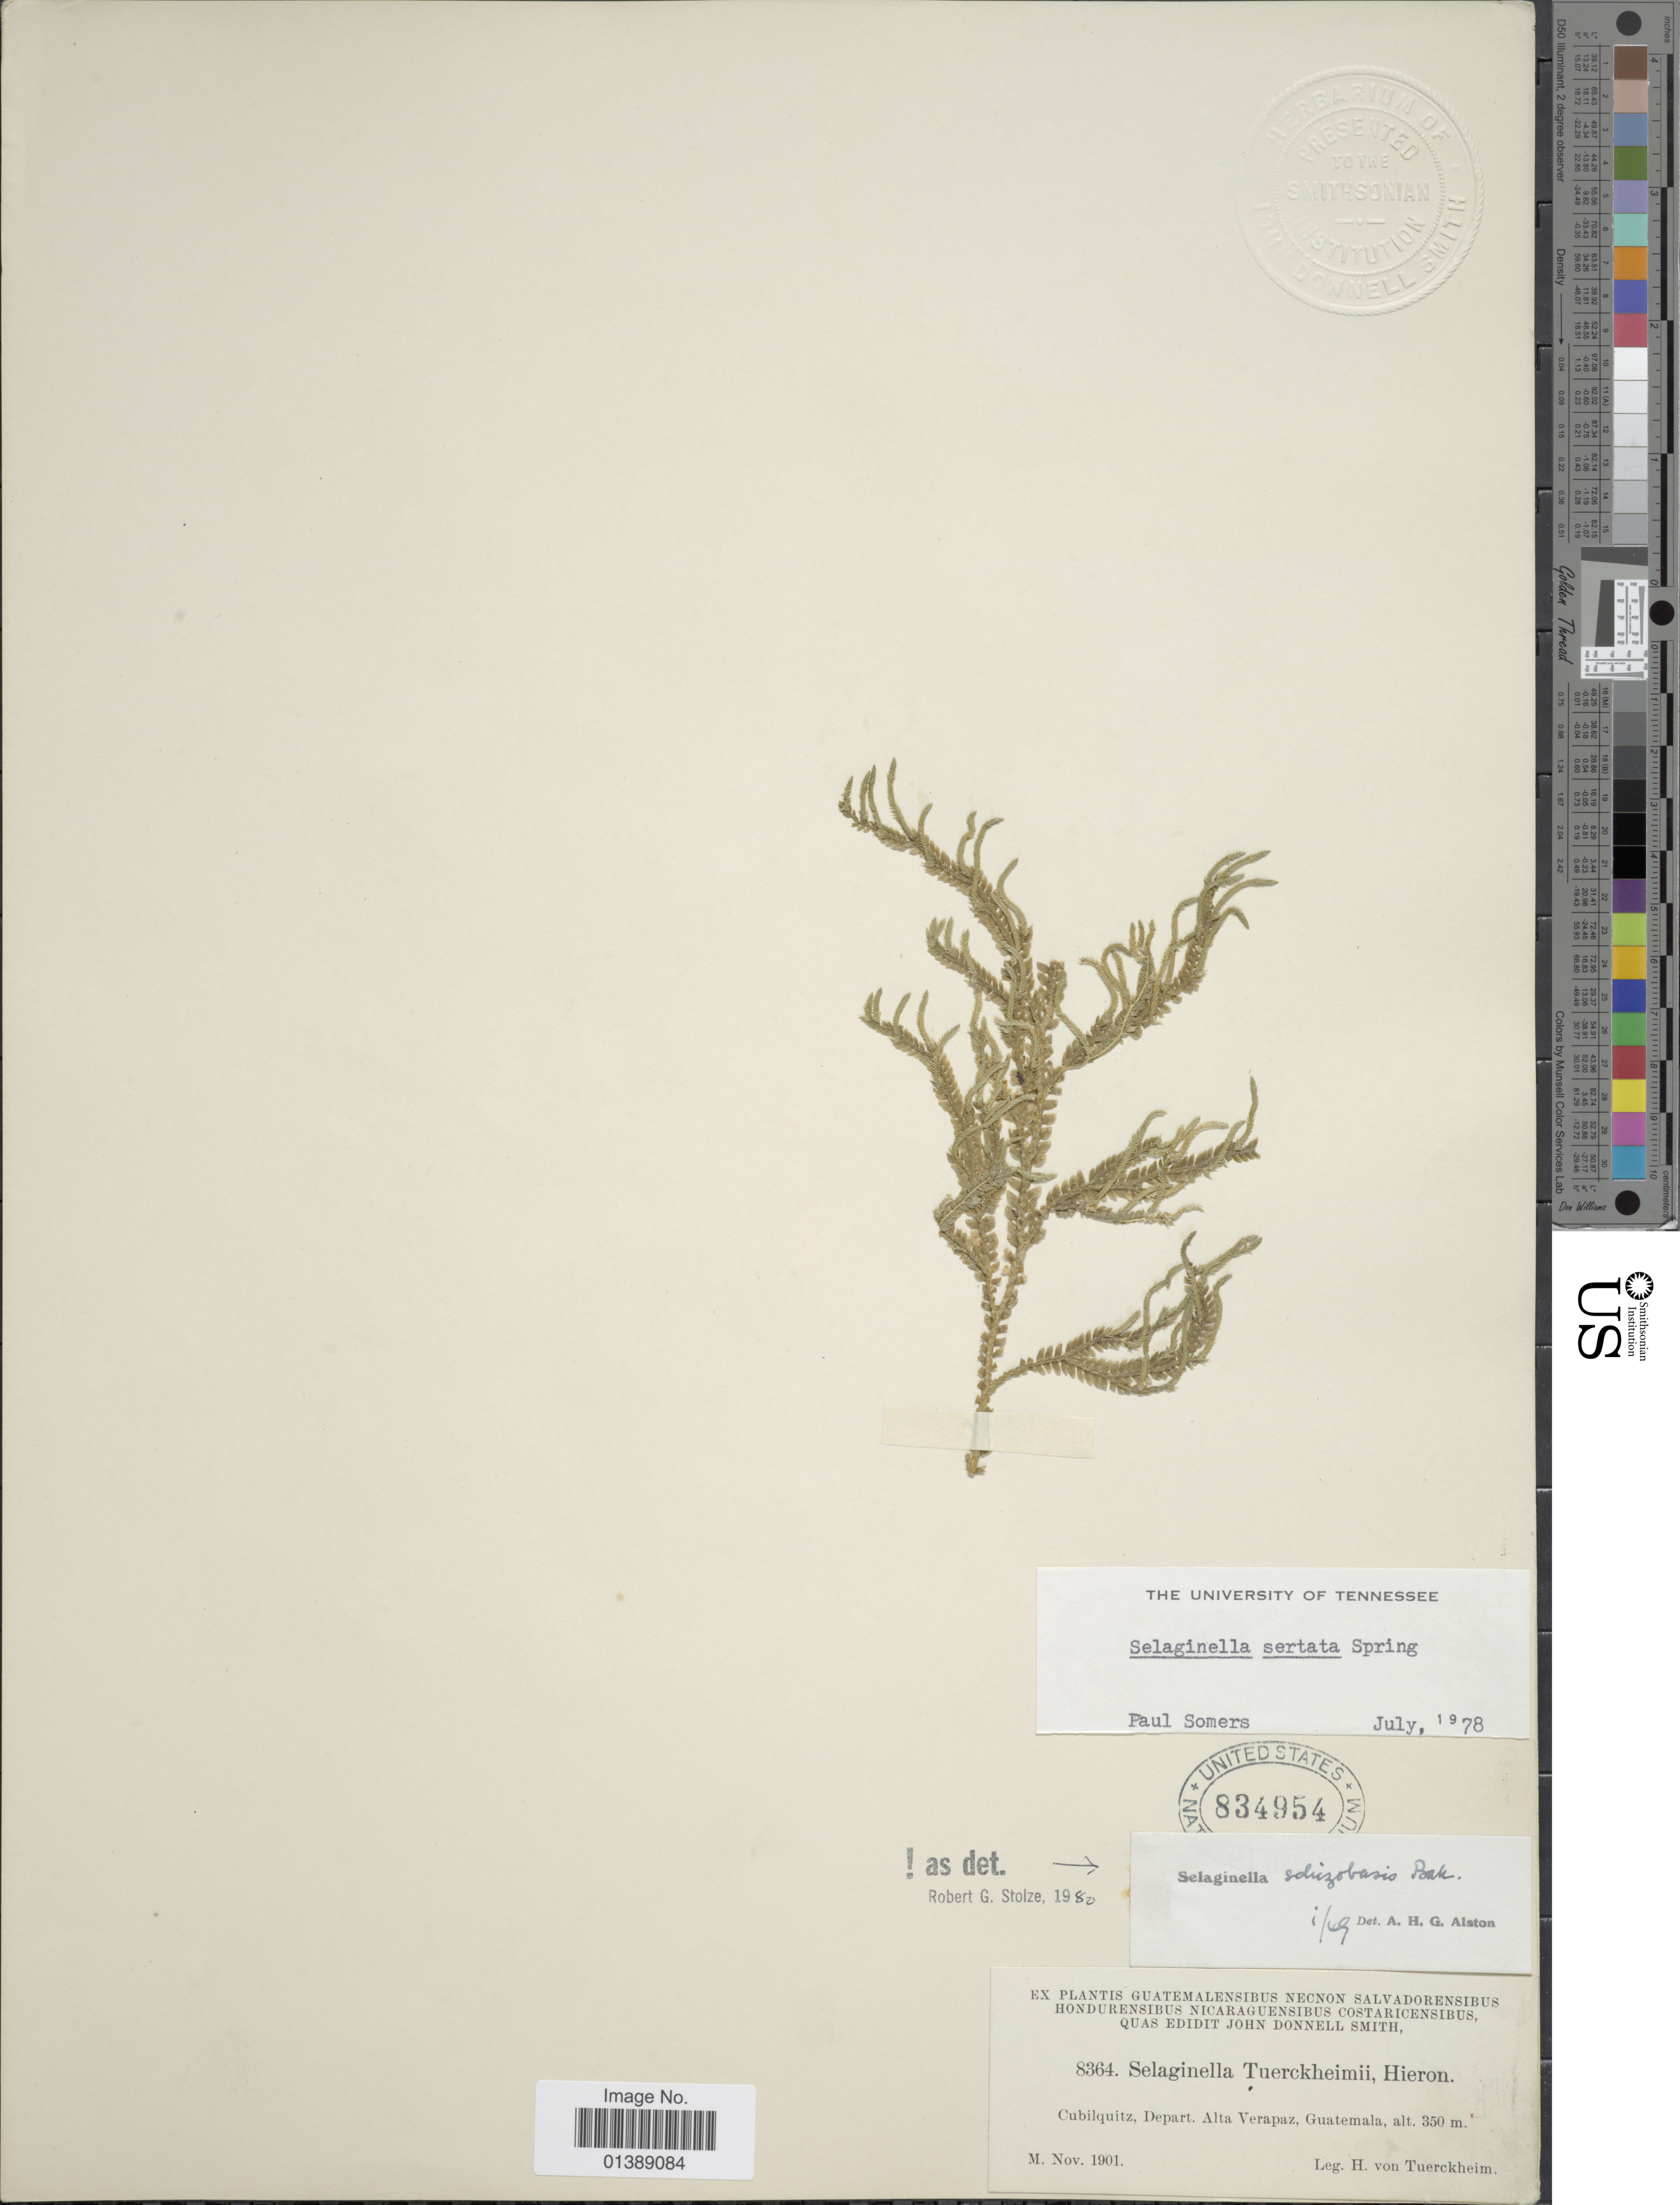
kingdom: Plantae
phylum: Tracheophyta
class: Lycopodiopsida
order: Selaginellales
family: Selaginellaceae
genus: Selaginella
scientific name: Selaginella schizobasis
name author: Baker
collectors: H. von Türckheim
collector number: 8364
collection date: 1901-11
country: Guatemala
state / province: Alta Verapaz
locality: Cubilquitz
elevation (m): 350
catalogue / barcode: US 834954